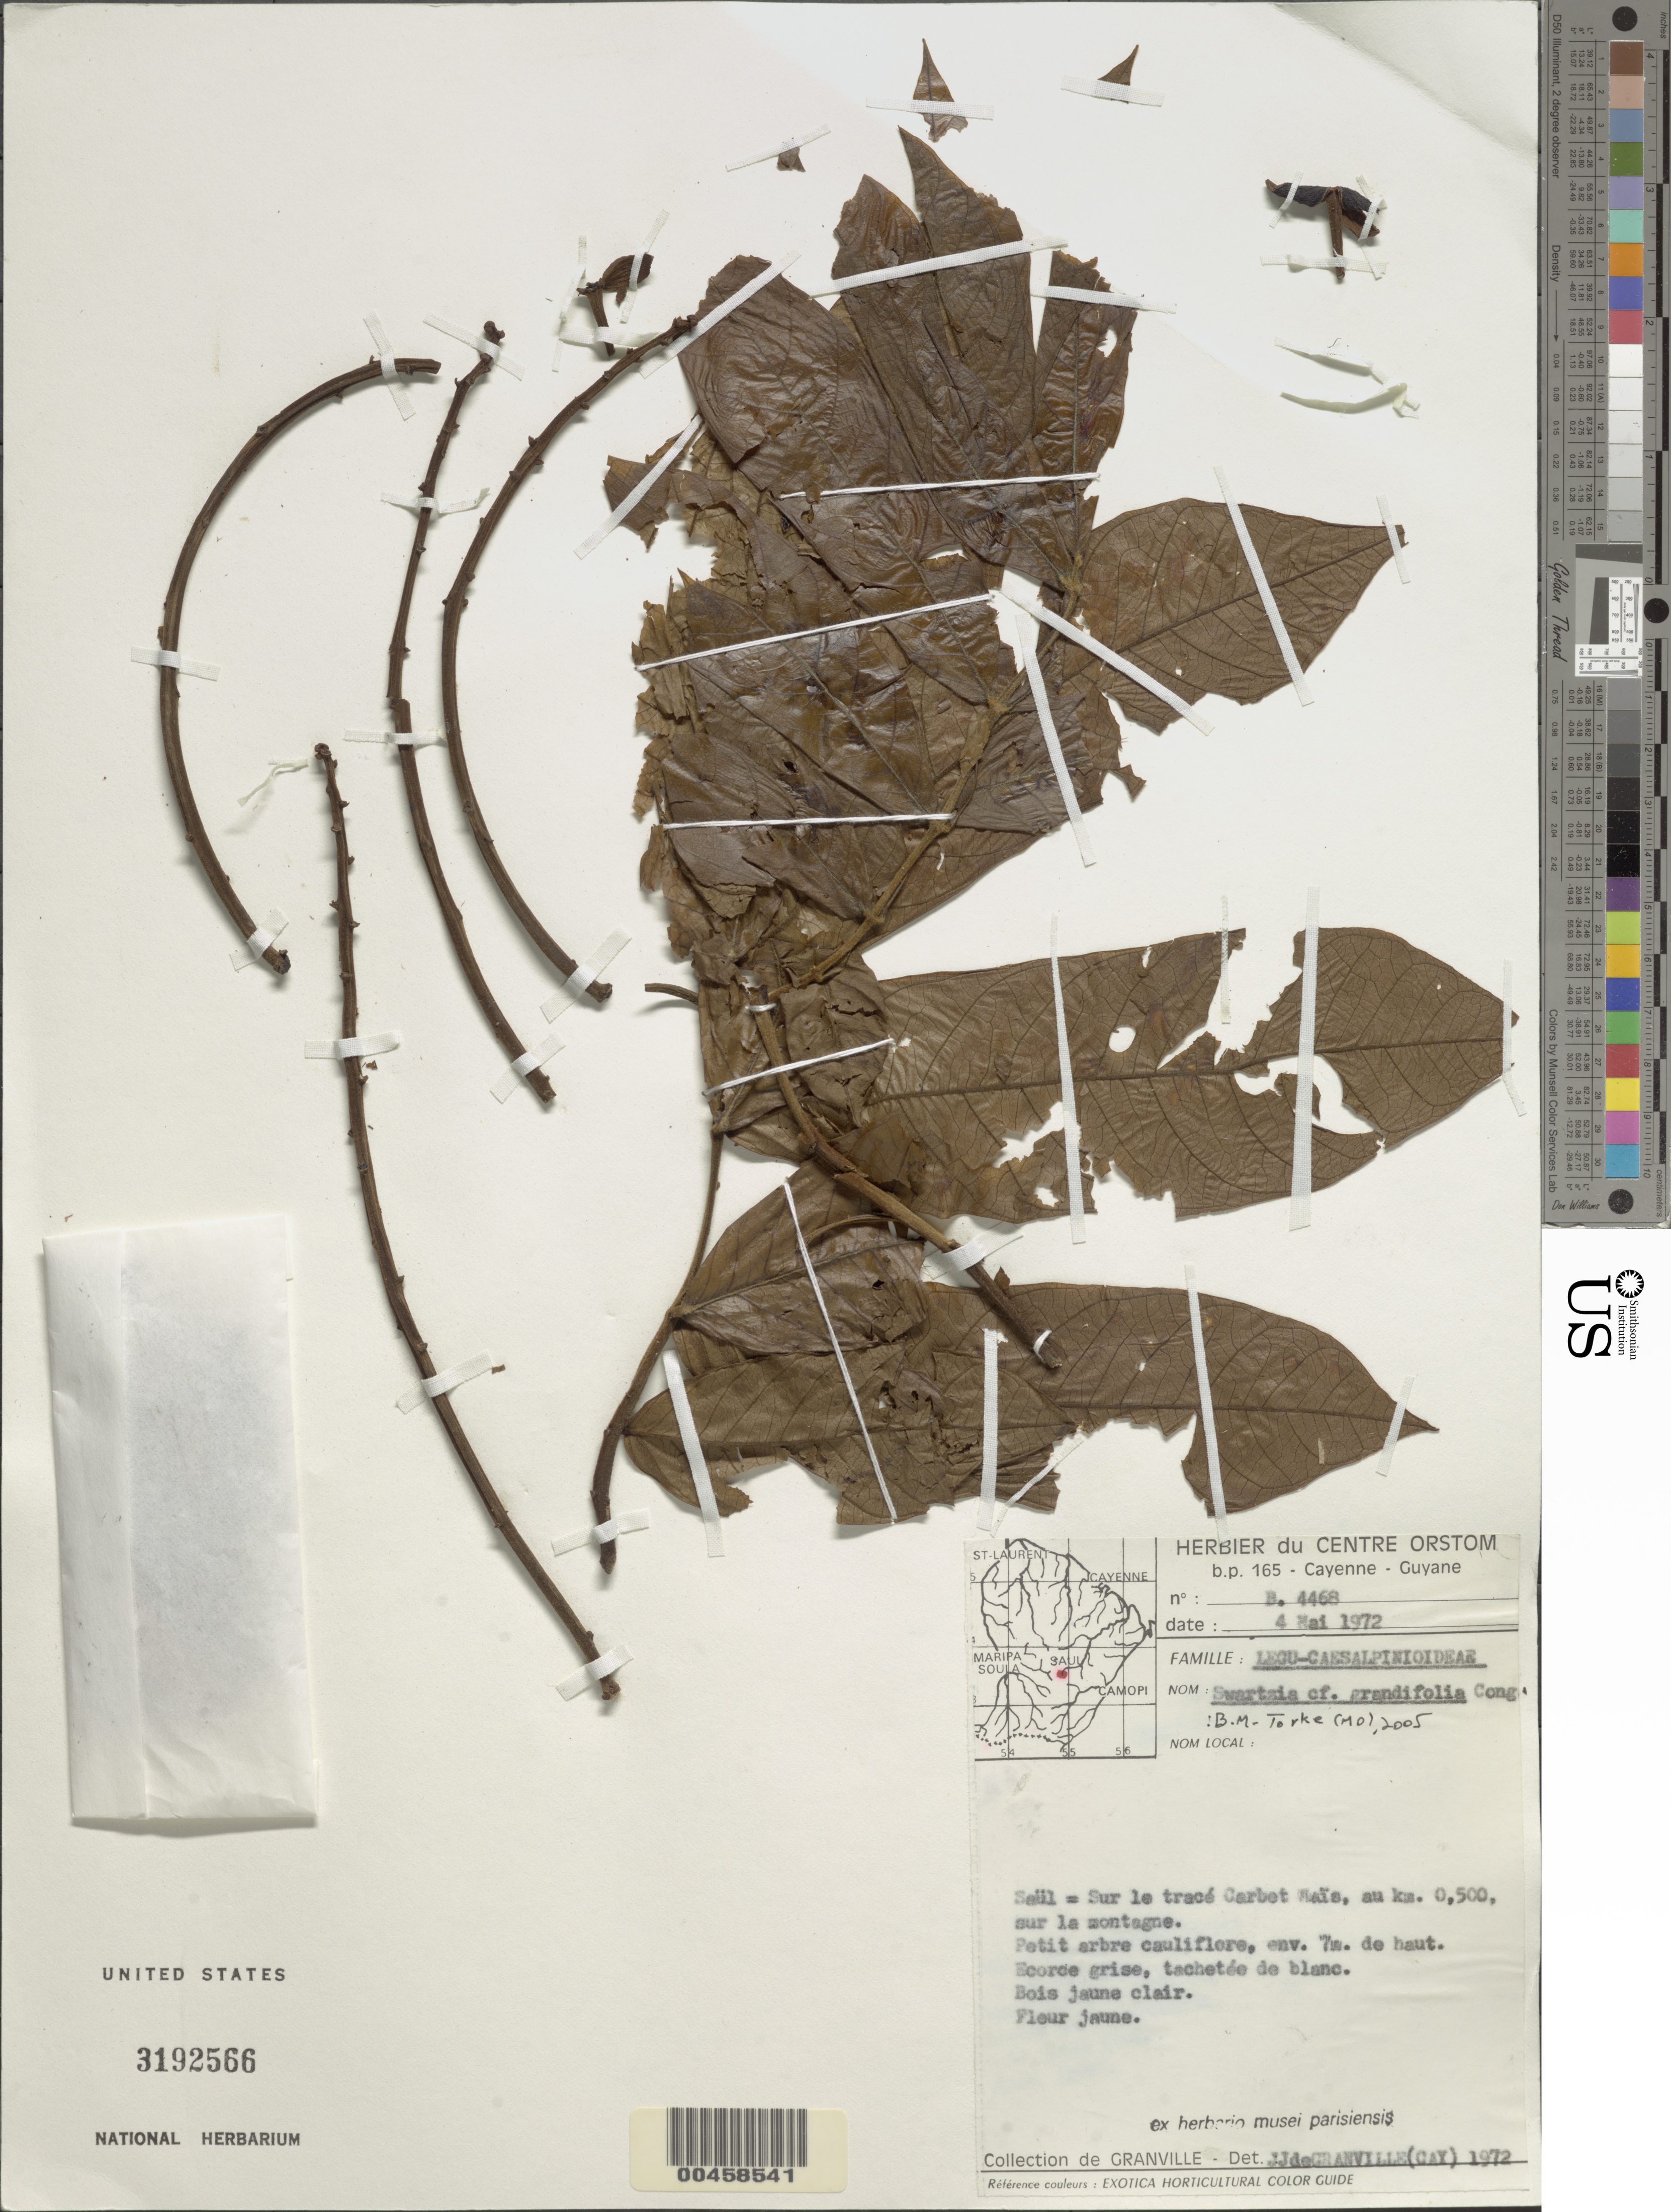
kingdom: Plantae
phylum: Tracheophyta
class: Magnoliopsida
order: Fabales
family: Fabaceae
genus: Swartzia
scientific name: Swartzia grandifolia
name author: Bong. ex Benth.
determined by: Cowan, R. S.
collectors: R. P. Belém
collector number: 3609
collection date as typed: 23 May 1968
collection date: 1968-05-23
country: French Guiana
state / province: Saint-Laurent-du-Maroni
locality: Saul; sur le trace carbet mais, au km 0,500, sur la montagne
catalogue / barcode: US 3192566